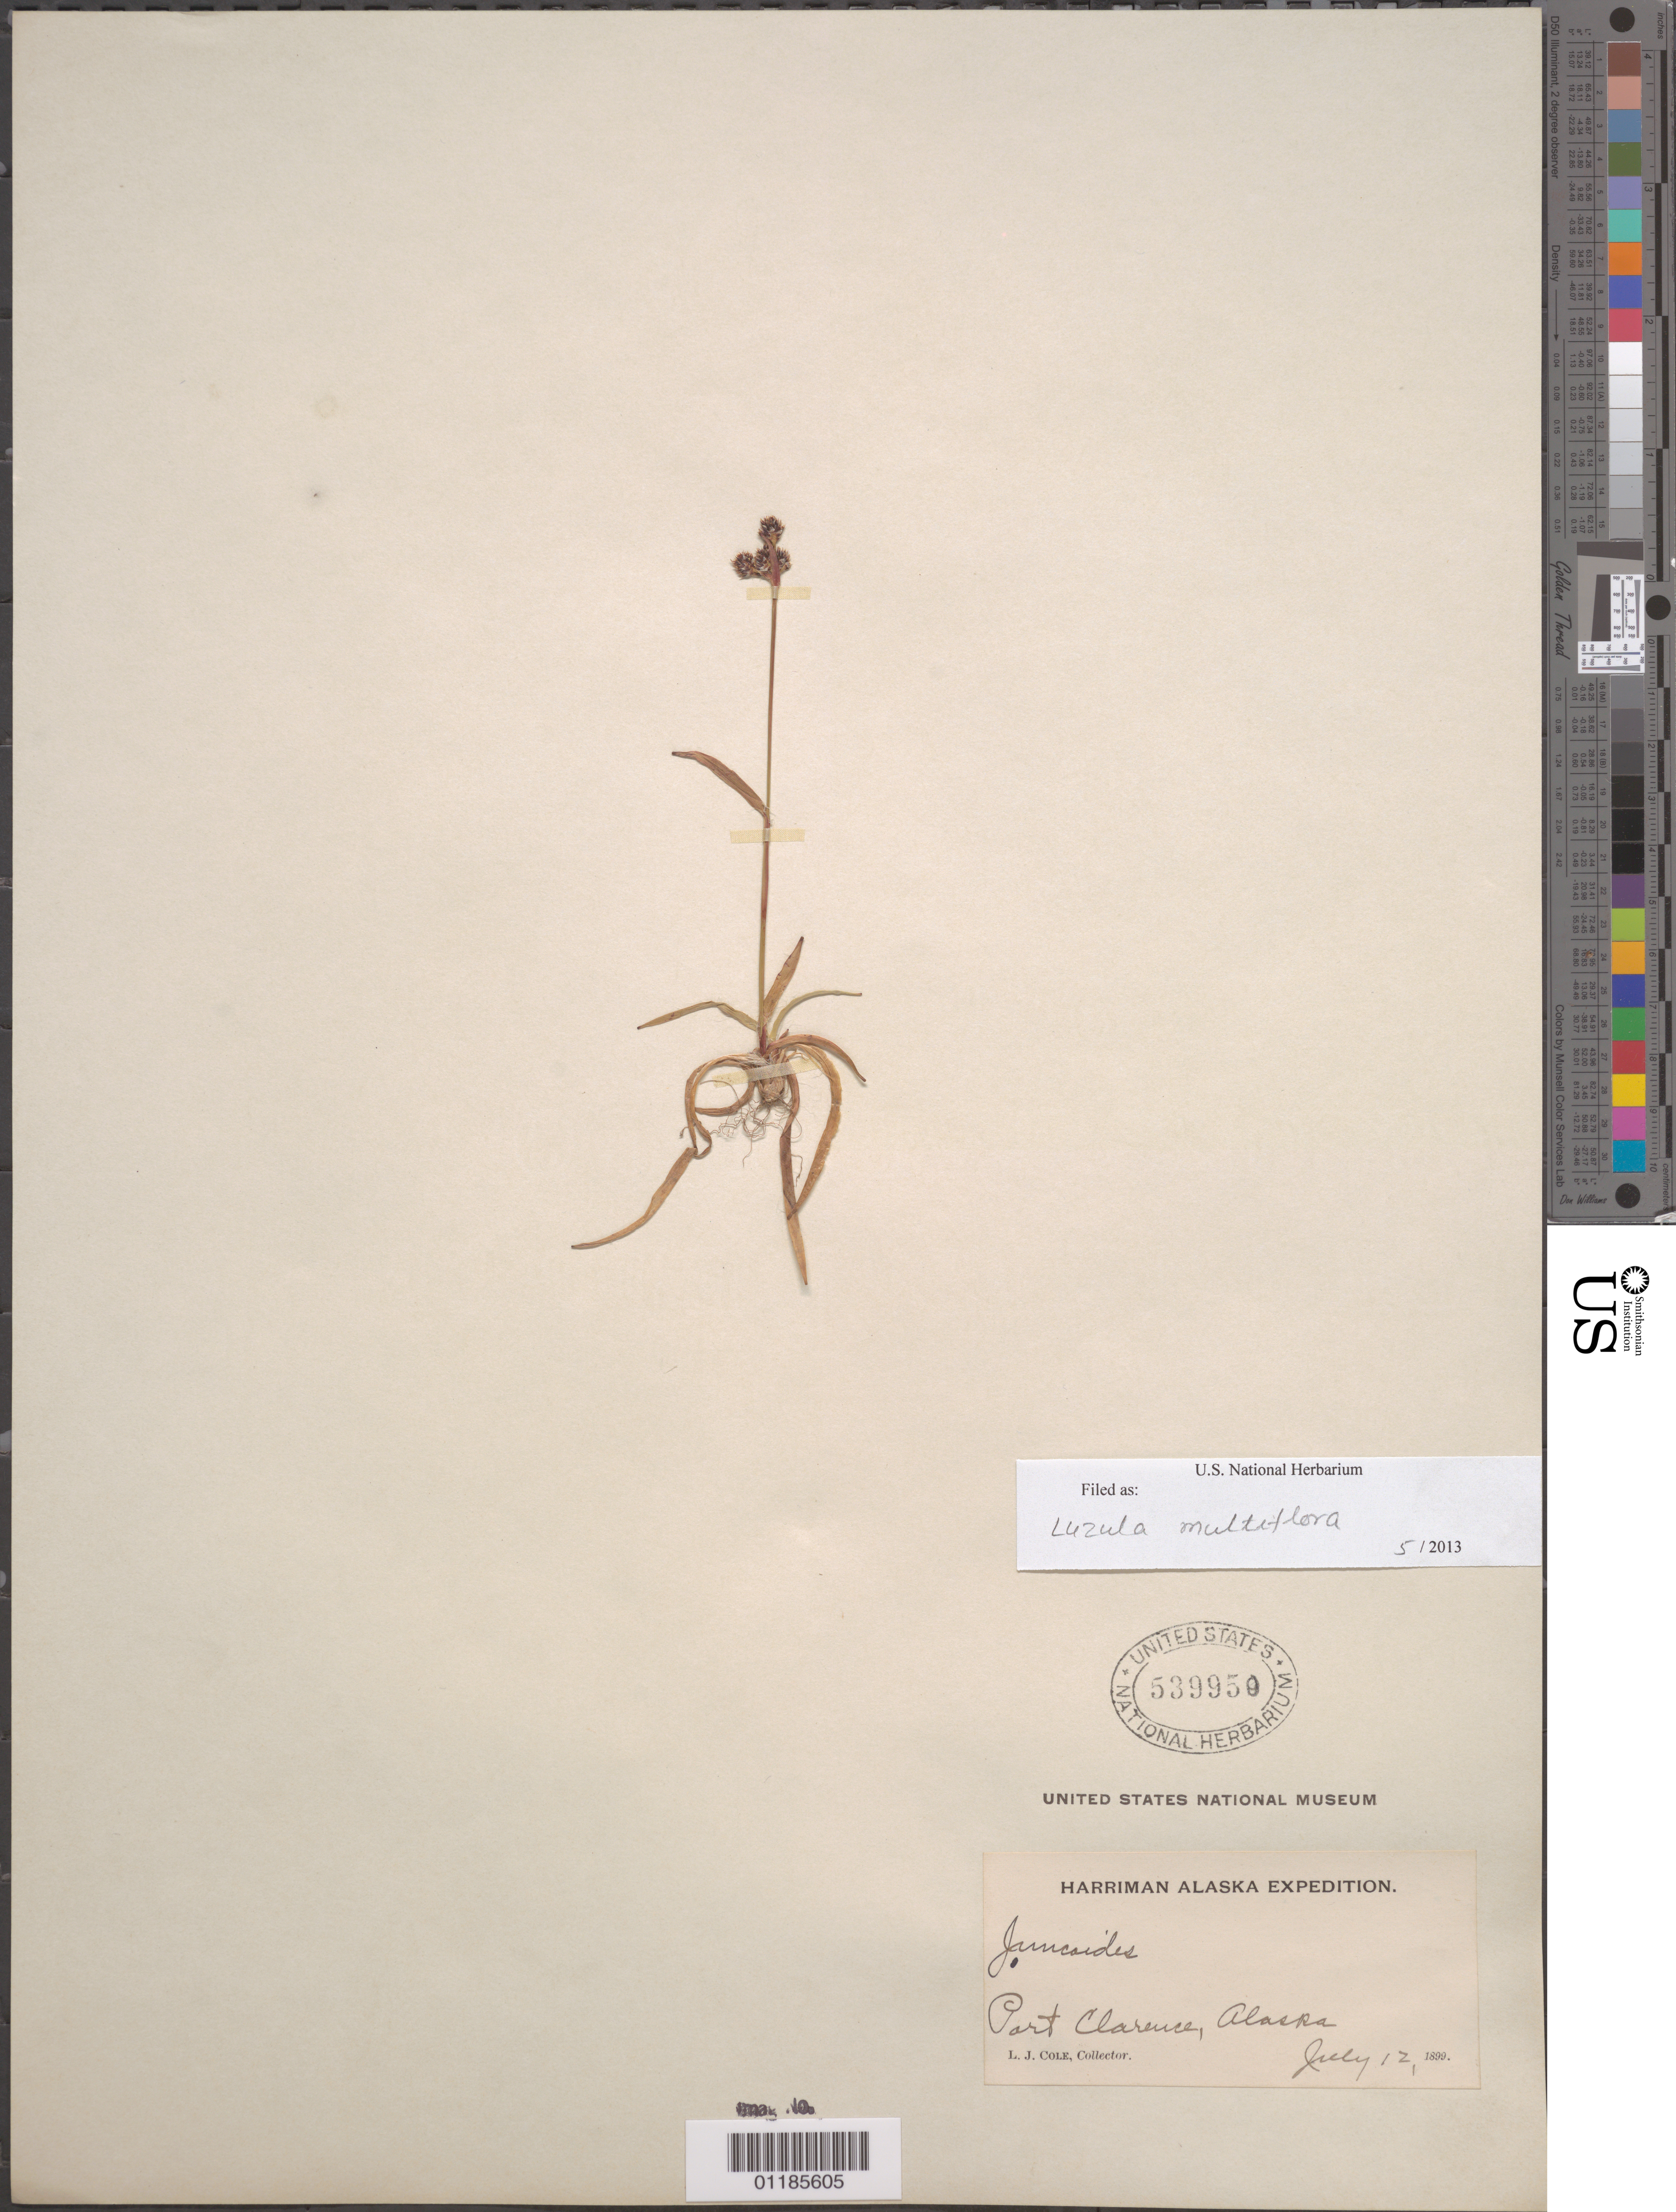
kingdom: Plantae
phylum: Tracheophyta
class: Liliopsida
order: Poales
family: Juncaceae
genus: Luzula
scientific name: Luzula multiflora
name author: (Ehrh.) Lej.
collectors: L. Cole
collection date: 1899-07-12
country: United States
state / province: Alaska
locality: Port Clarence.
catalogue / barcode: US 539950